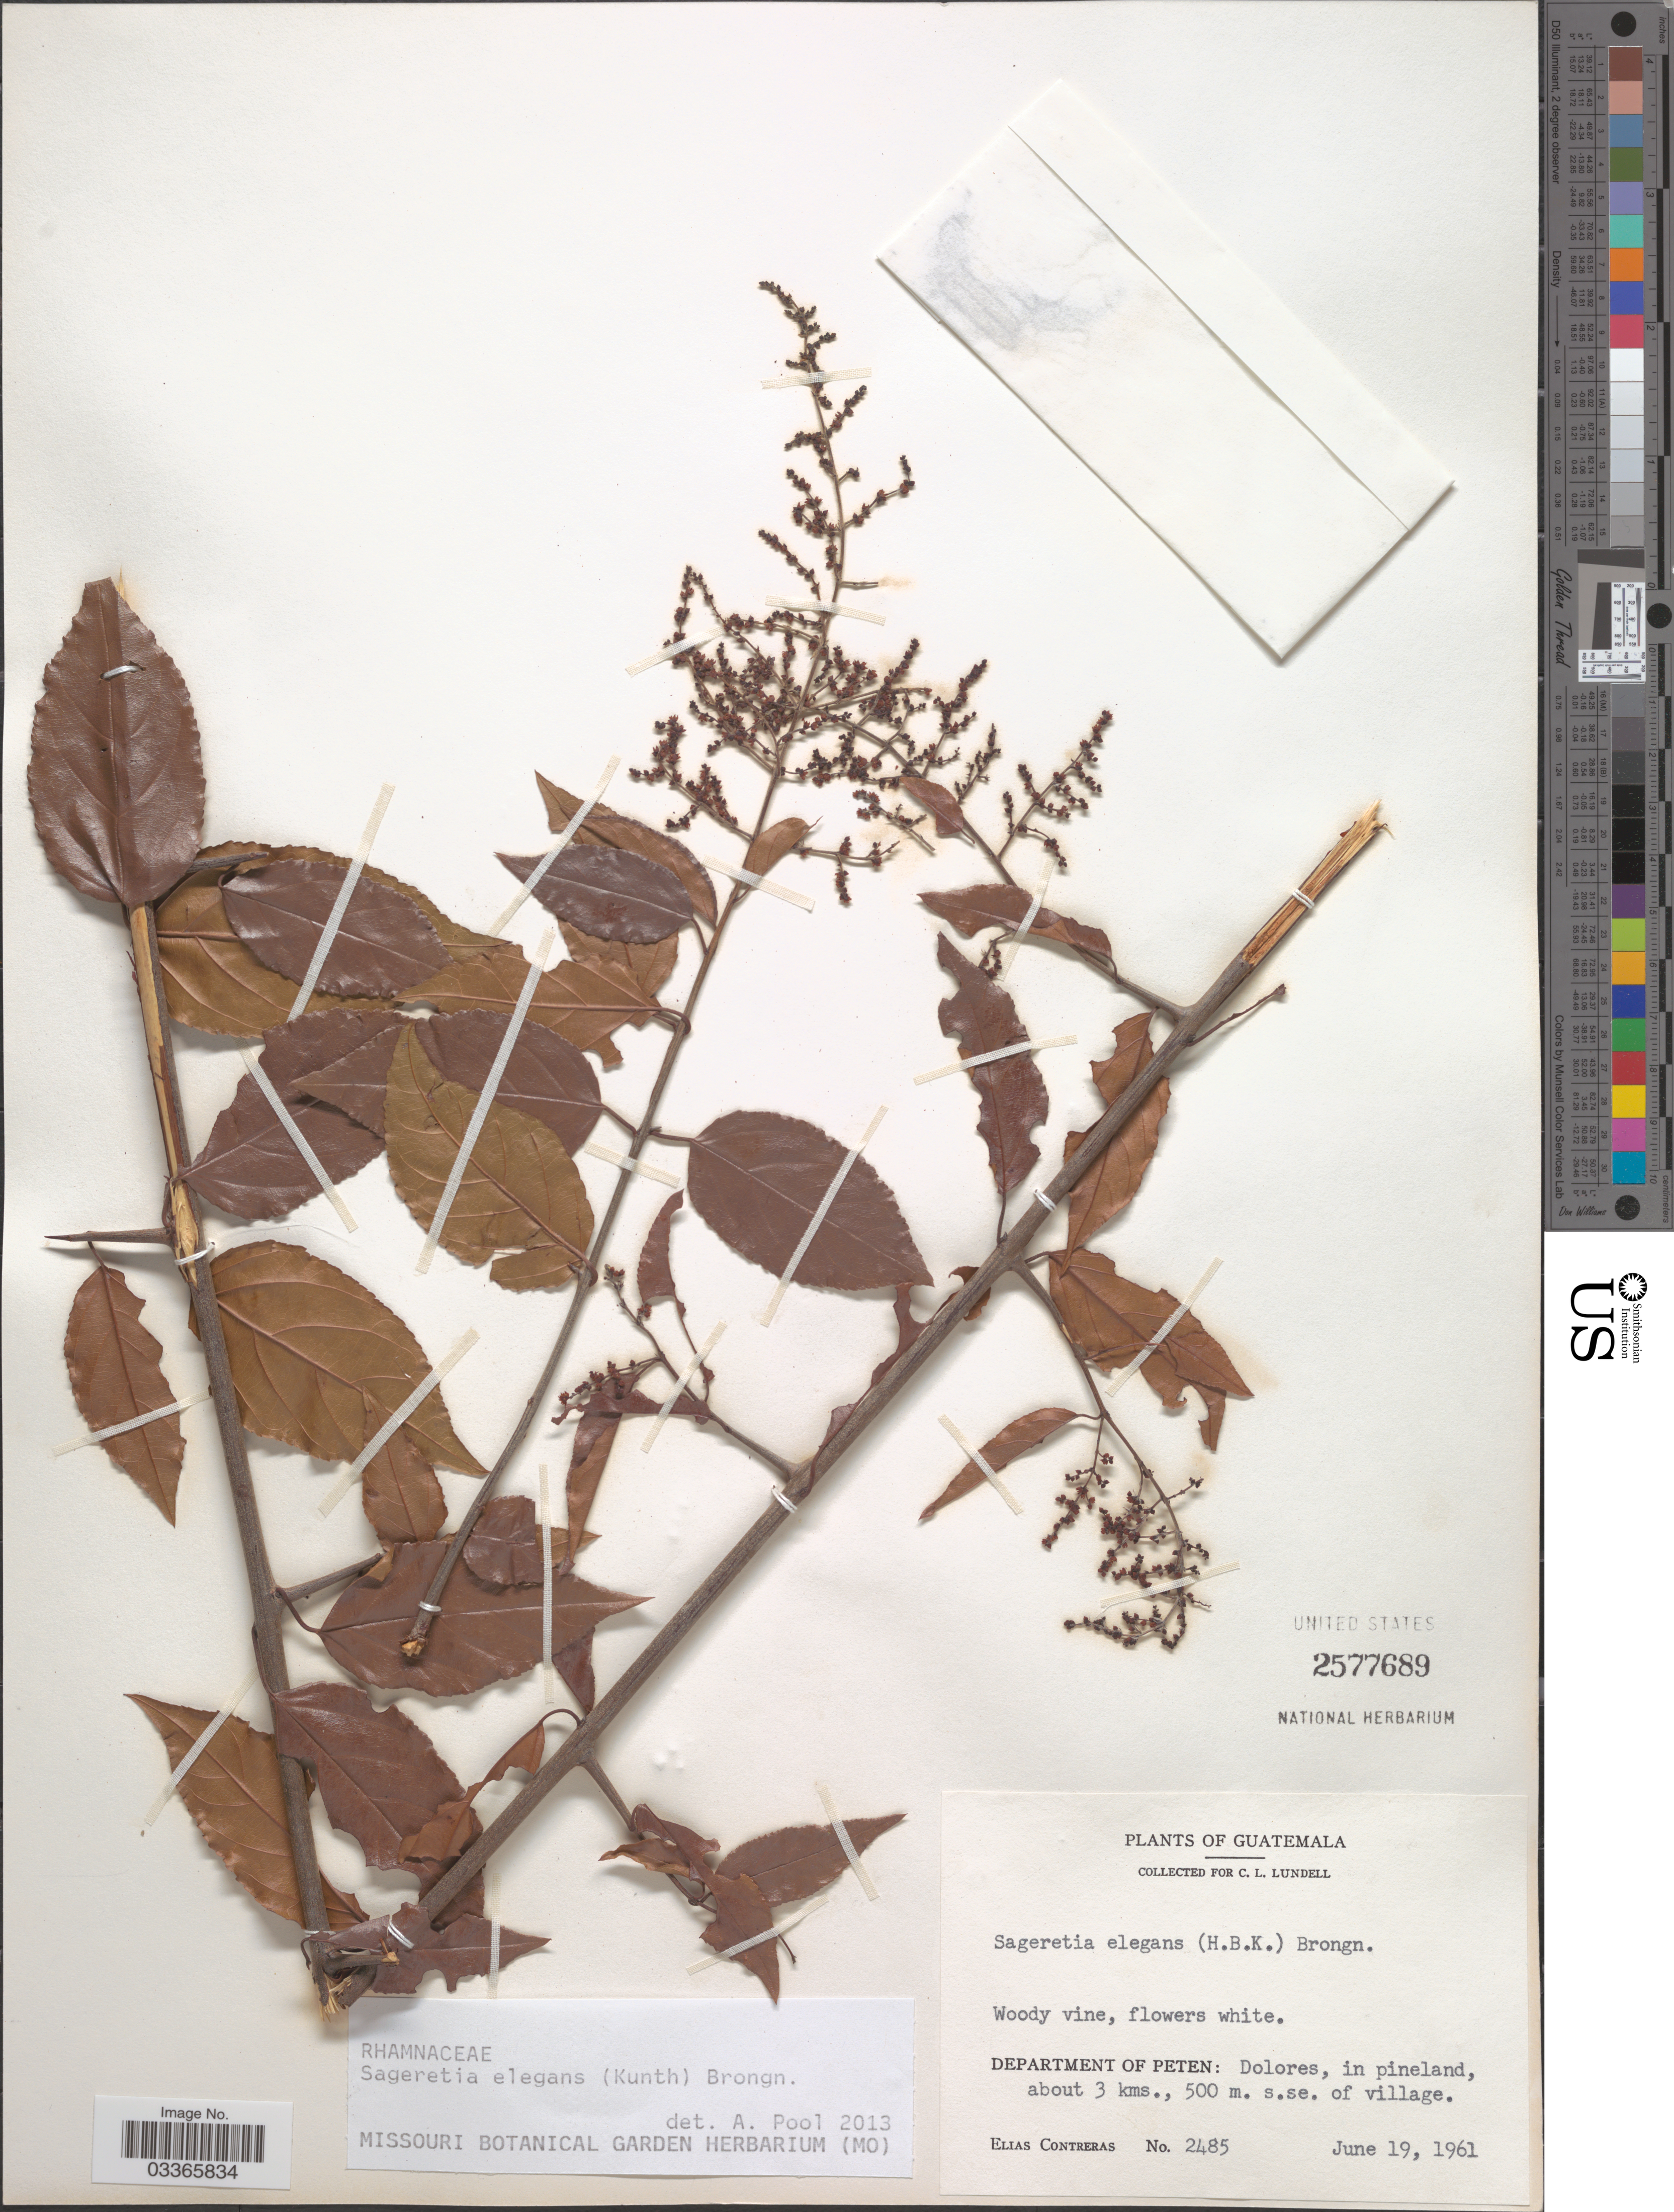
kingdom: Plantae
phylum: Tracheophyta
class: Magnoliopsida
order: Rosales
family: Rhamnaceae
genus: Sageretia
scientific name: Sageretia elegans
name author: (Kunth) Brongn.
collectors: E. Contreras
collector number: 2485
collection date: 1961-06-19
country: Guatemala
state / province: El Petén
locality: Department of Peten: Dolores, in pineland, about 3 kms., s.se. of village.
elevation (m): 500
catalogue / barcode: US 2577689